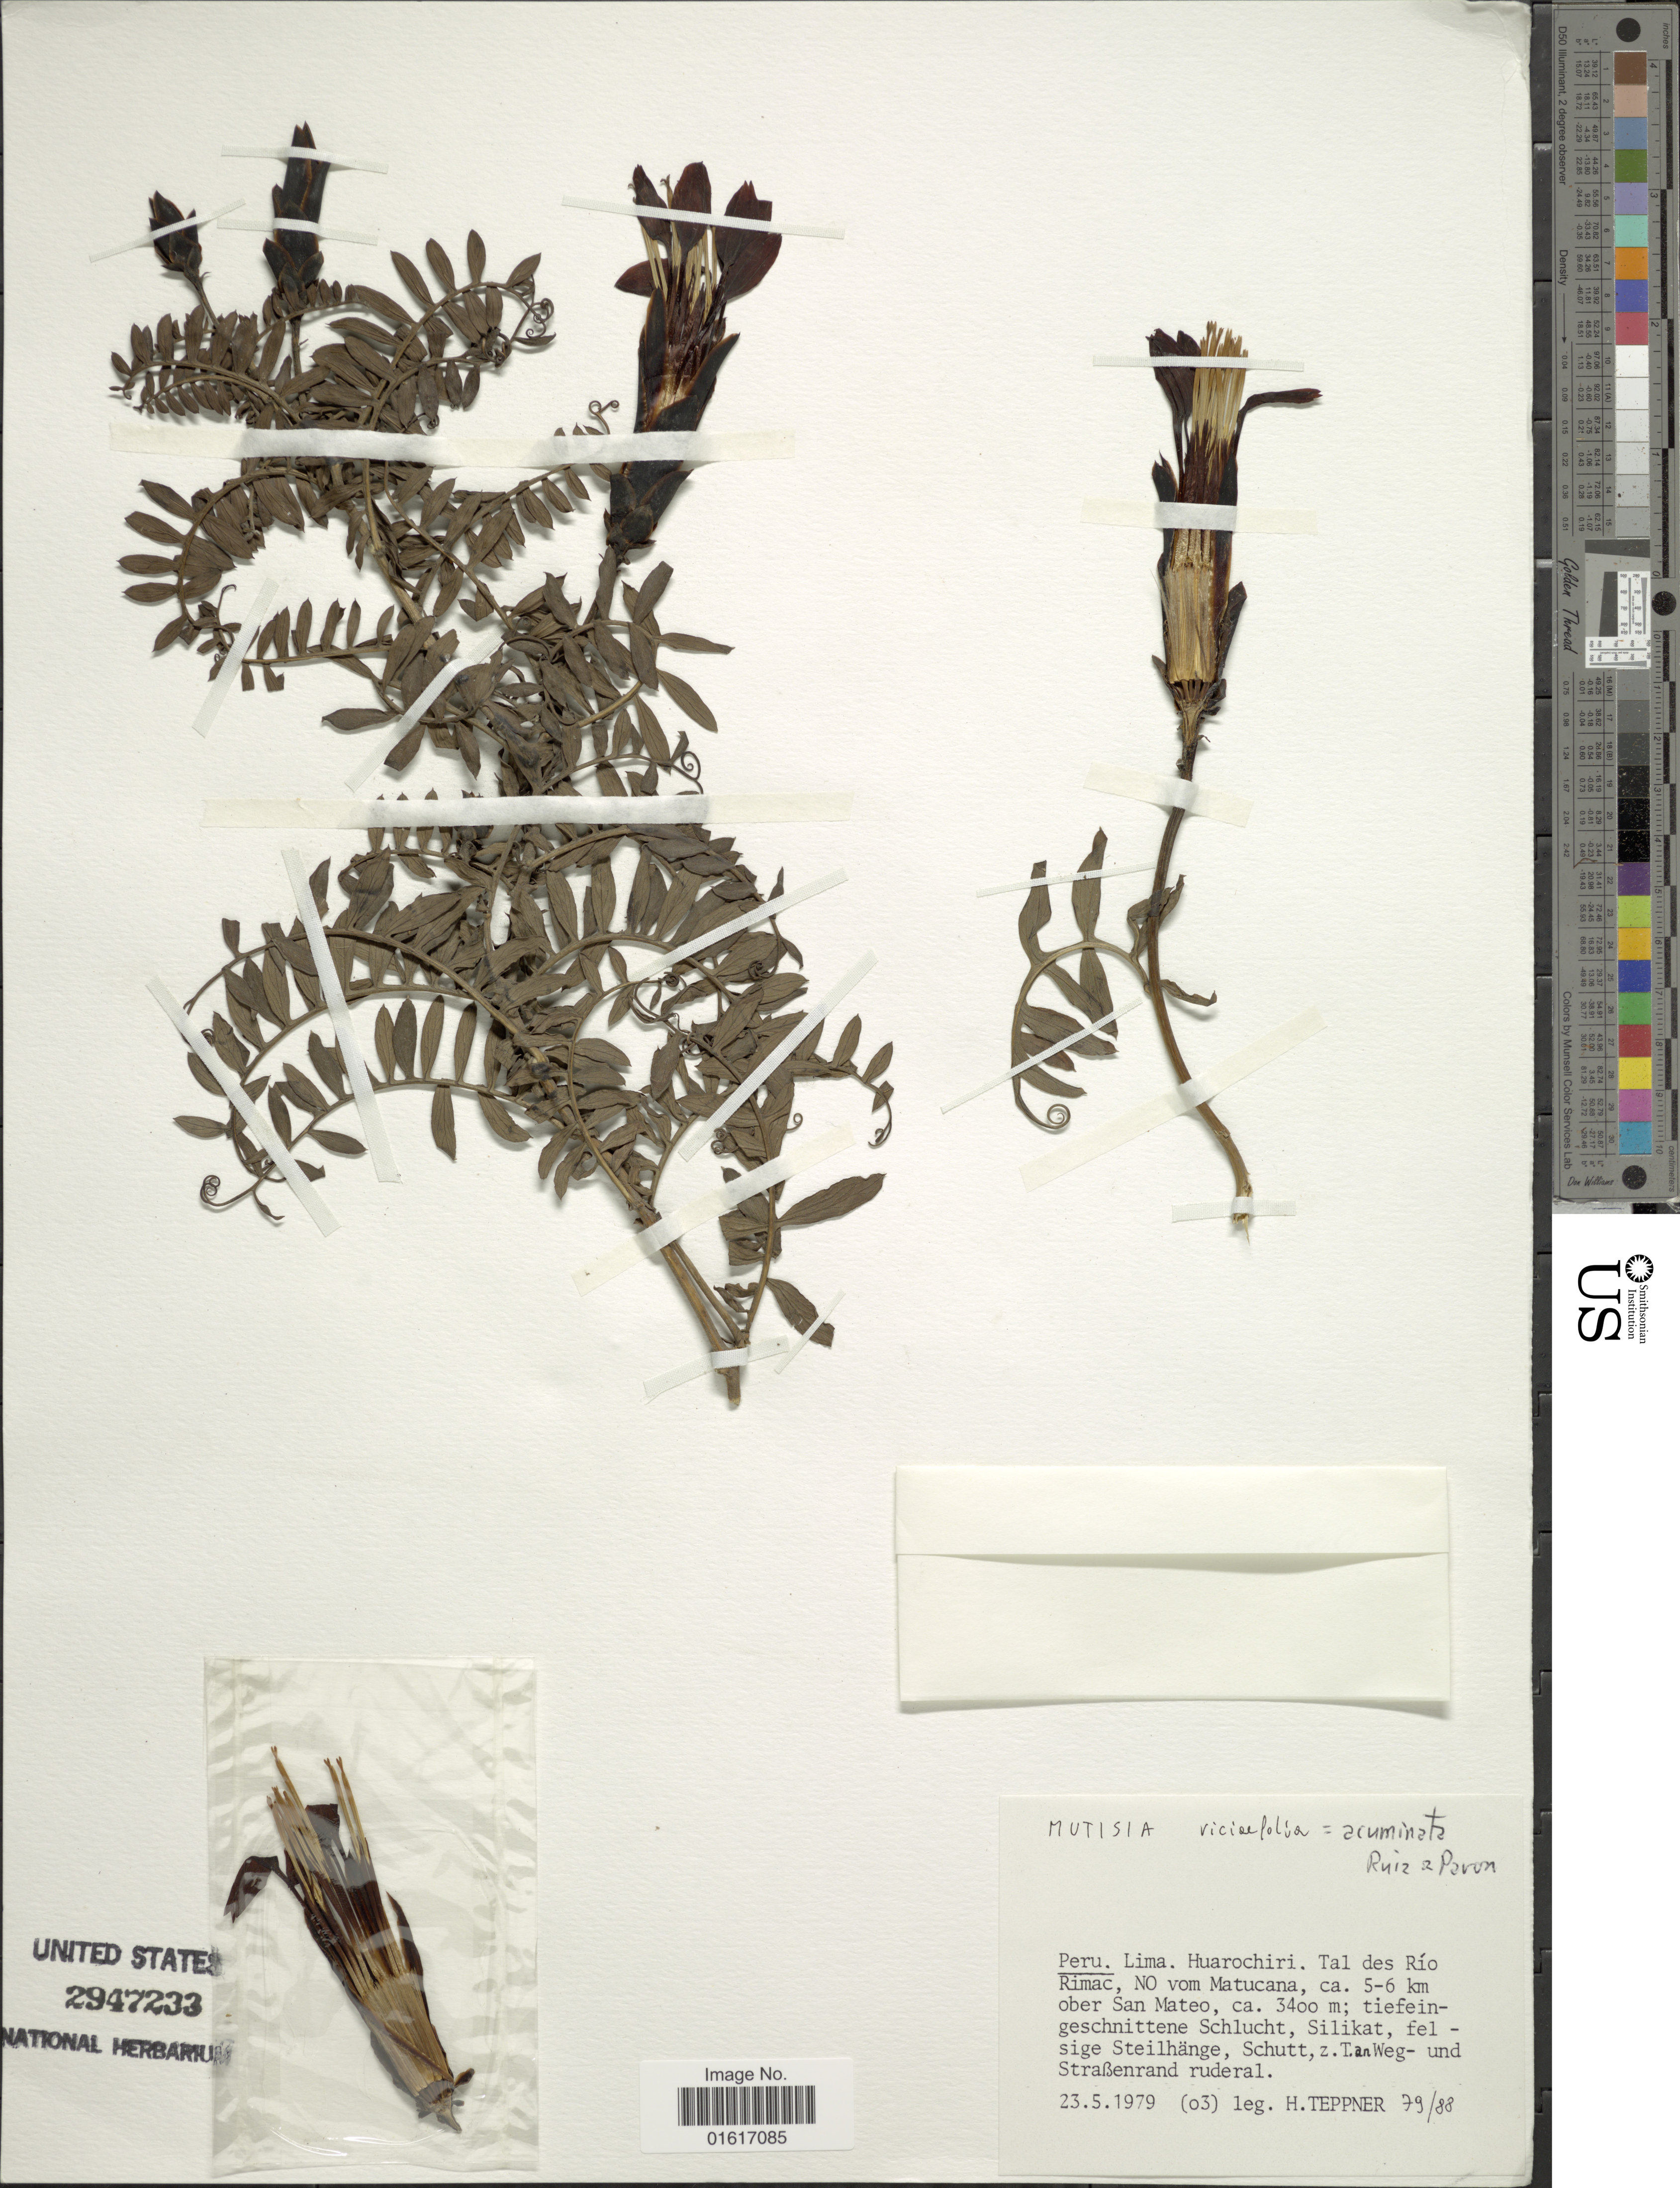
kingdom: Plantae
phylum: Tracheophyta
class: Magnoliopsida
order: Asterales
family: Asteraceae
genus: Mutisia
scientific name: Mutisia acuminata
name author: Ruiz & Pav.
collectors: H. Teppner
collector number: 79/88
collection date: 1979-05-23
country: Peru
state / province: Lima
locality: Huarochiri, Tal des Rio Rimax, NO vom Matucana, ca. 5-6 km ober San Mateo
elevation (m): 3400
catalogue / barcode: US 2947233